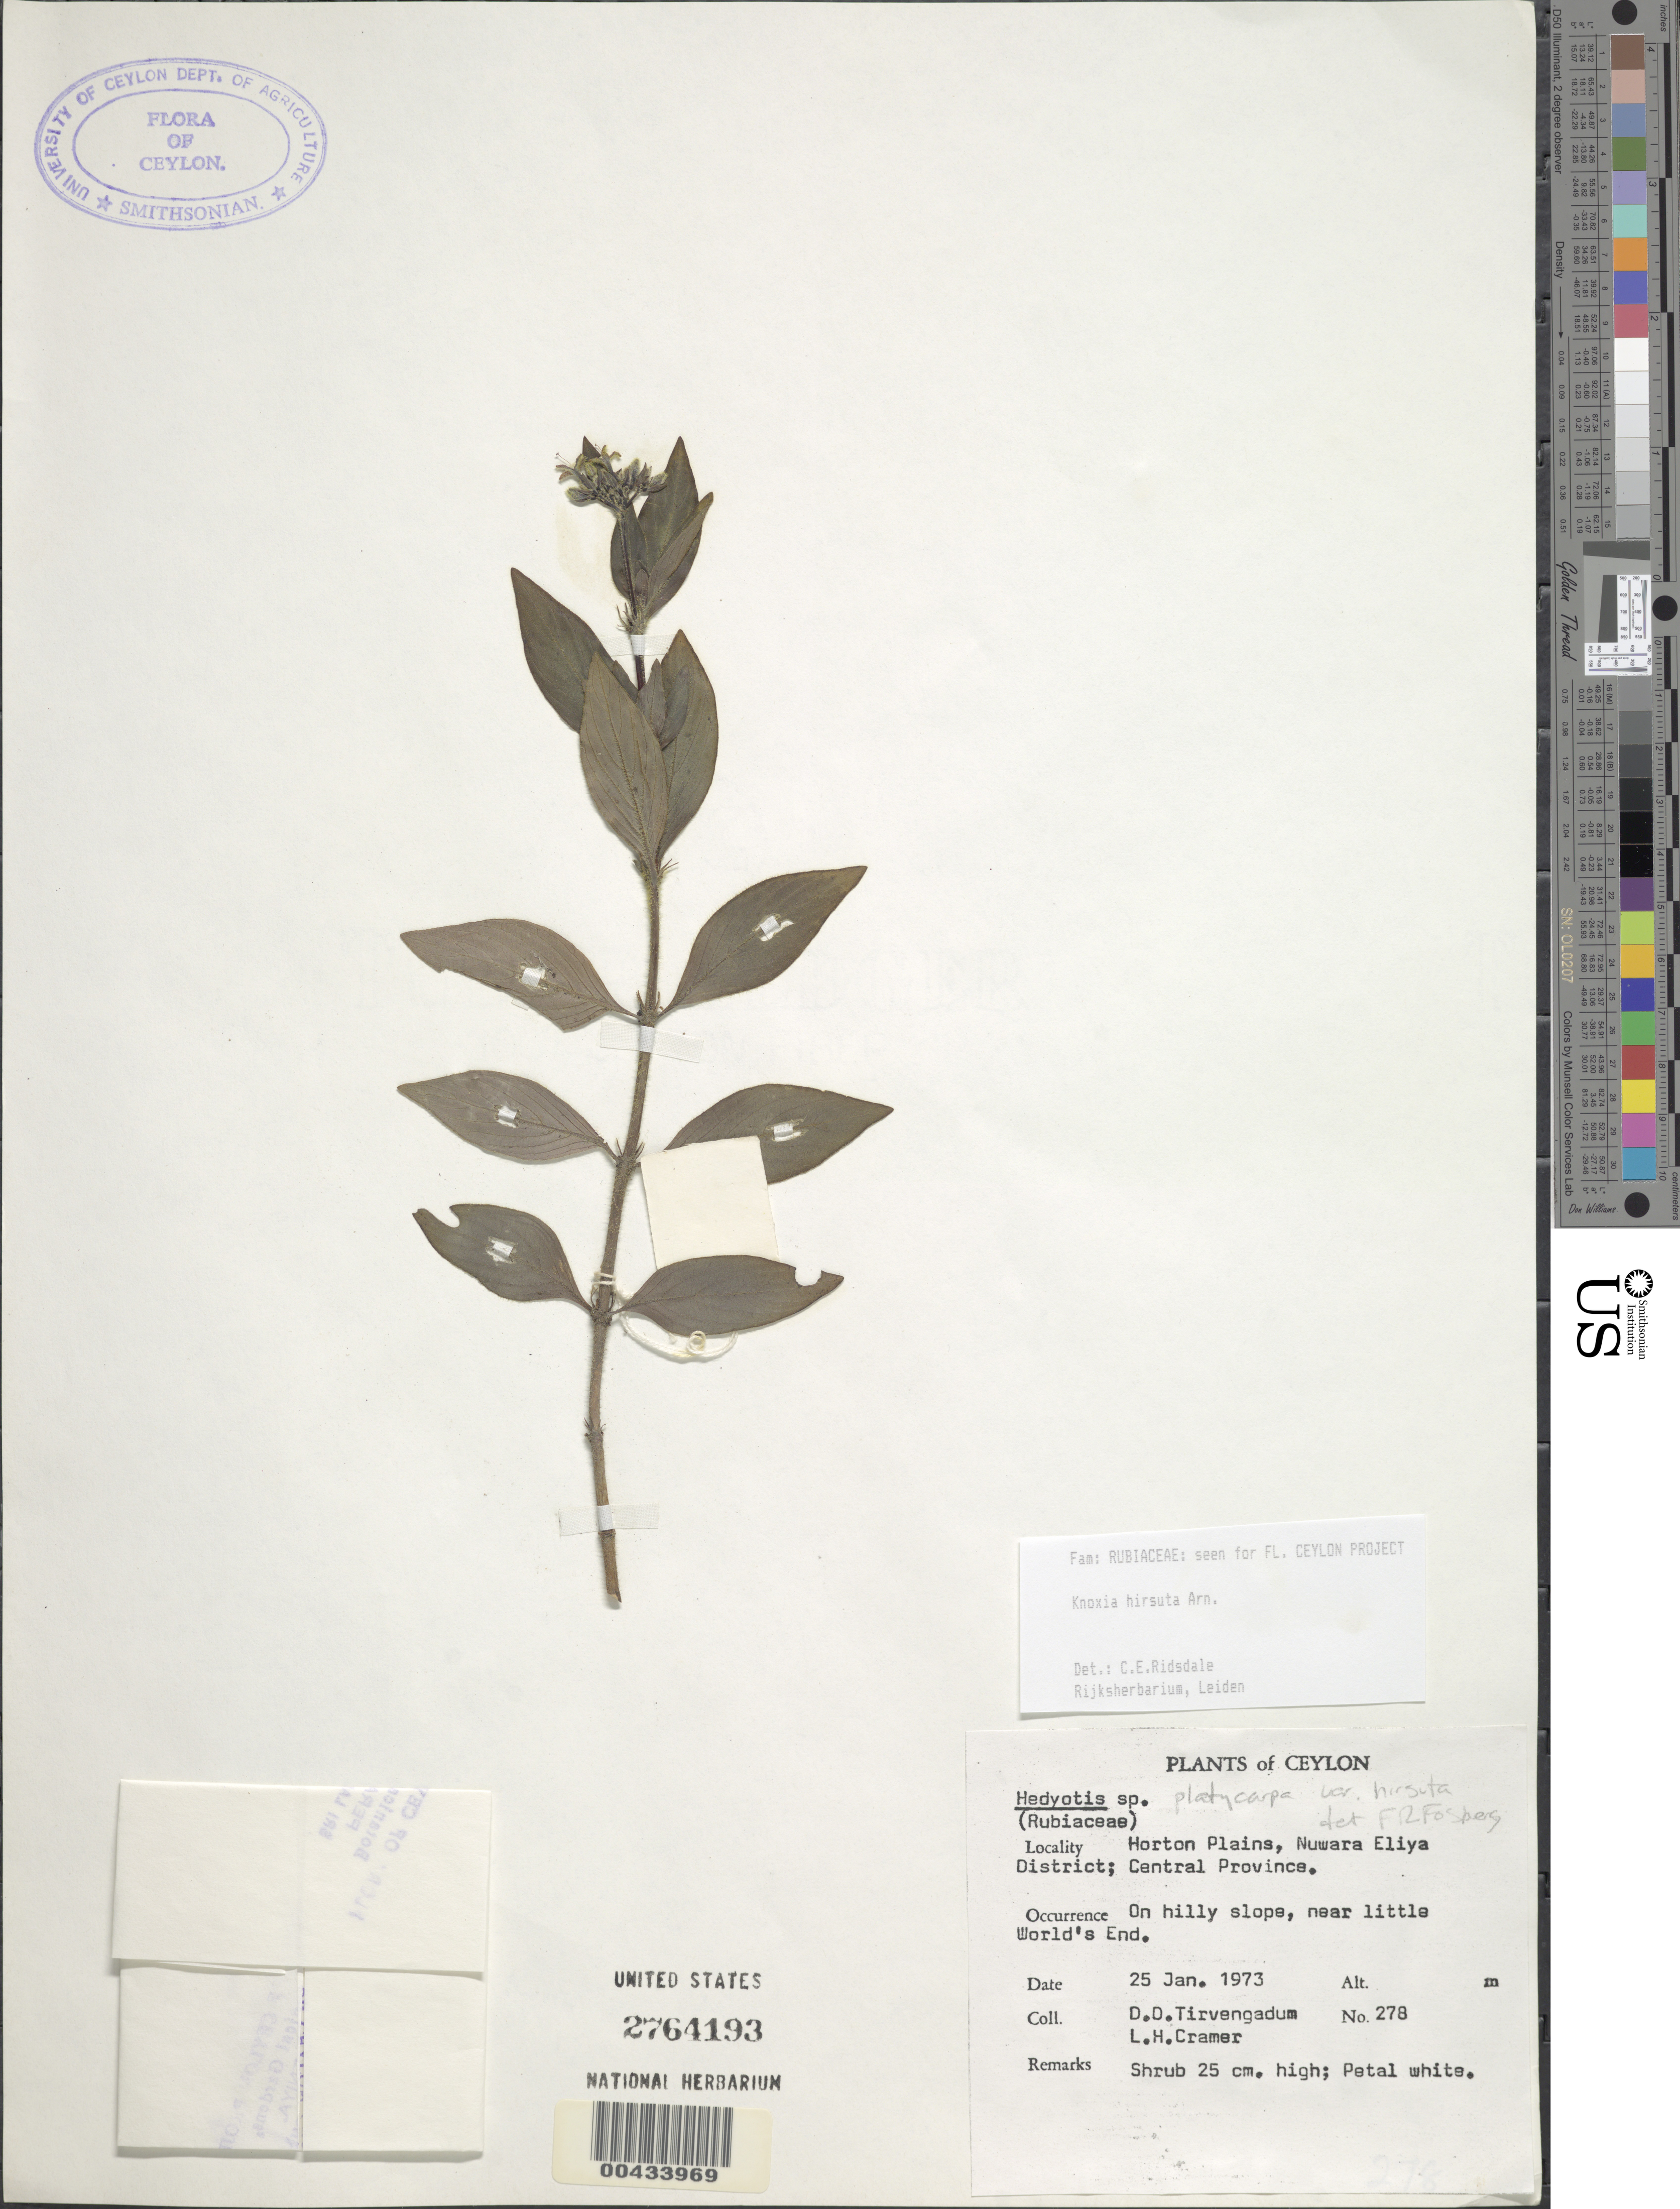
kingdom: Plantae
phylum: Tracheophyta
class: Magnoliopsida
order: Gentianales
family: Rubiaceae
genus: Knoxia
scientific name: Knoxia hirsuta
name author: Arn.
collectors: D. Tirvengadum & L. H. Cramer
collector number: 278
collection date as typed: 25 Jan 1973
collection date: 1973-01-25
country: Sri Lanka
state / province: Central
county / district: Nuwara Eliya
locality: Horton Plains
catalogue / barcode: US 2764193